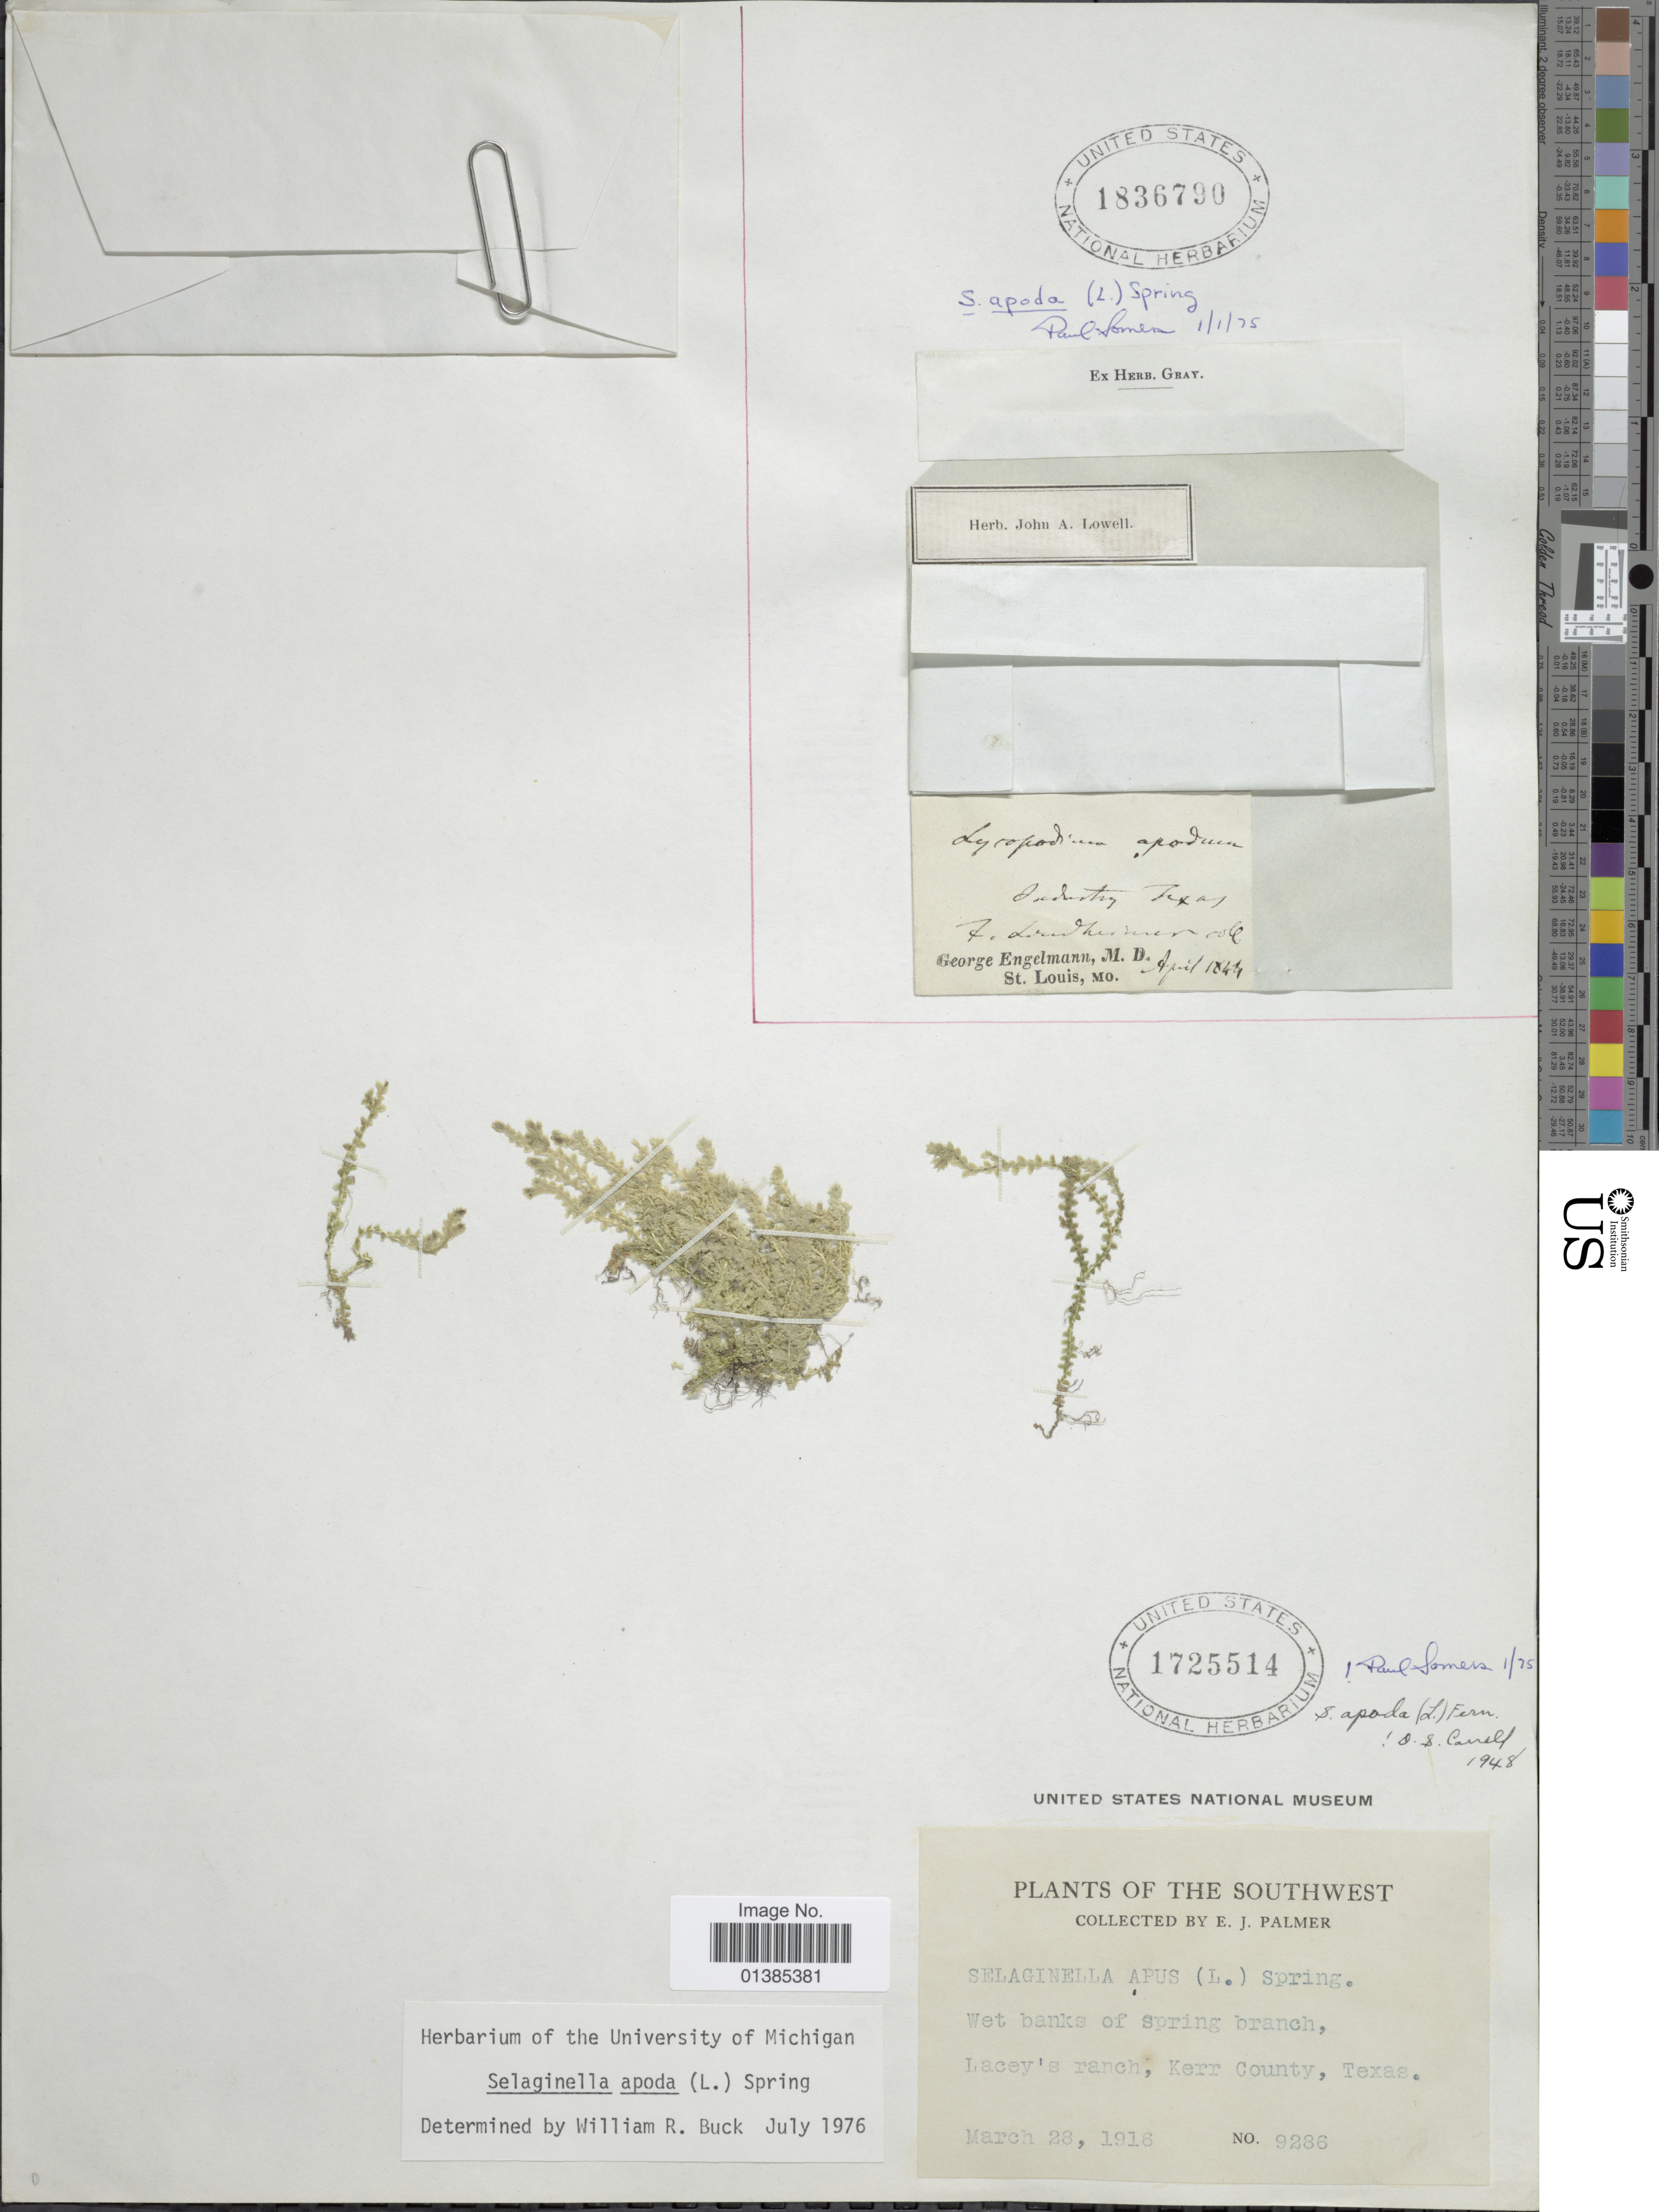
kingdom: Plantae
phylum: Tracheophyta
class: Lycopodiopsida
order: Selaginellales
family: Selaginellaceae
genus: Selaginella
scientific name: Selaginella apus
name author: Spring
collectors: E. J. Palmer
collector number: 9286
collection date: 1916-03-28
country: United States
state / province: Texas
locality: Southwest. Wet banks of spring branch, Lacey's ranch, Kerr County.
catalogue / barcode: US 1725514